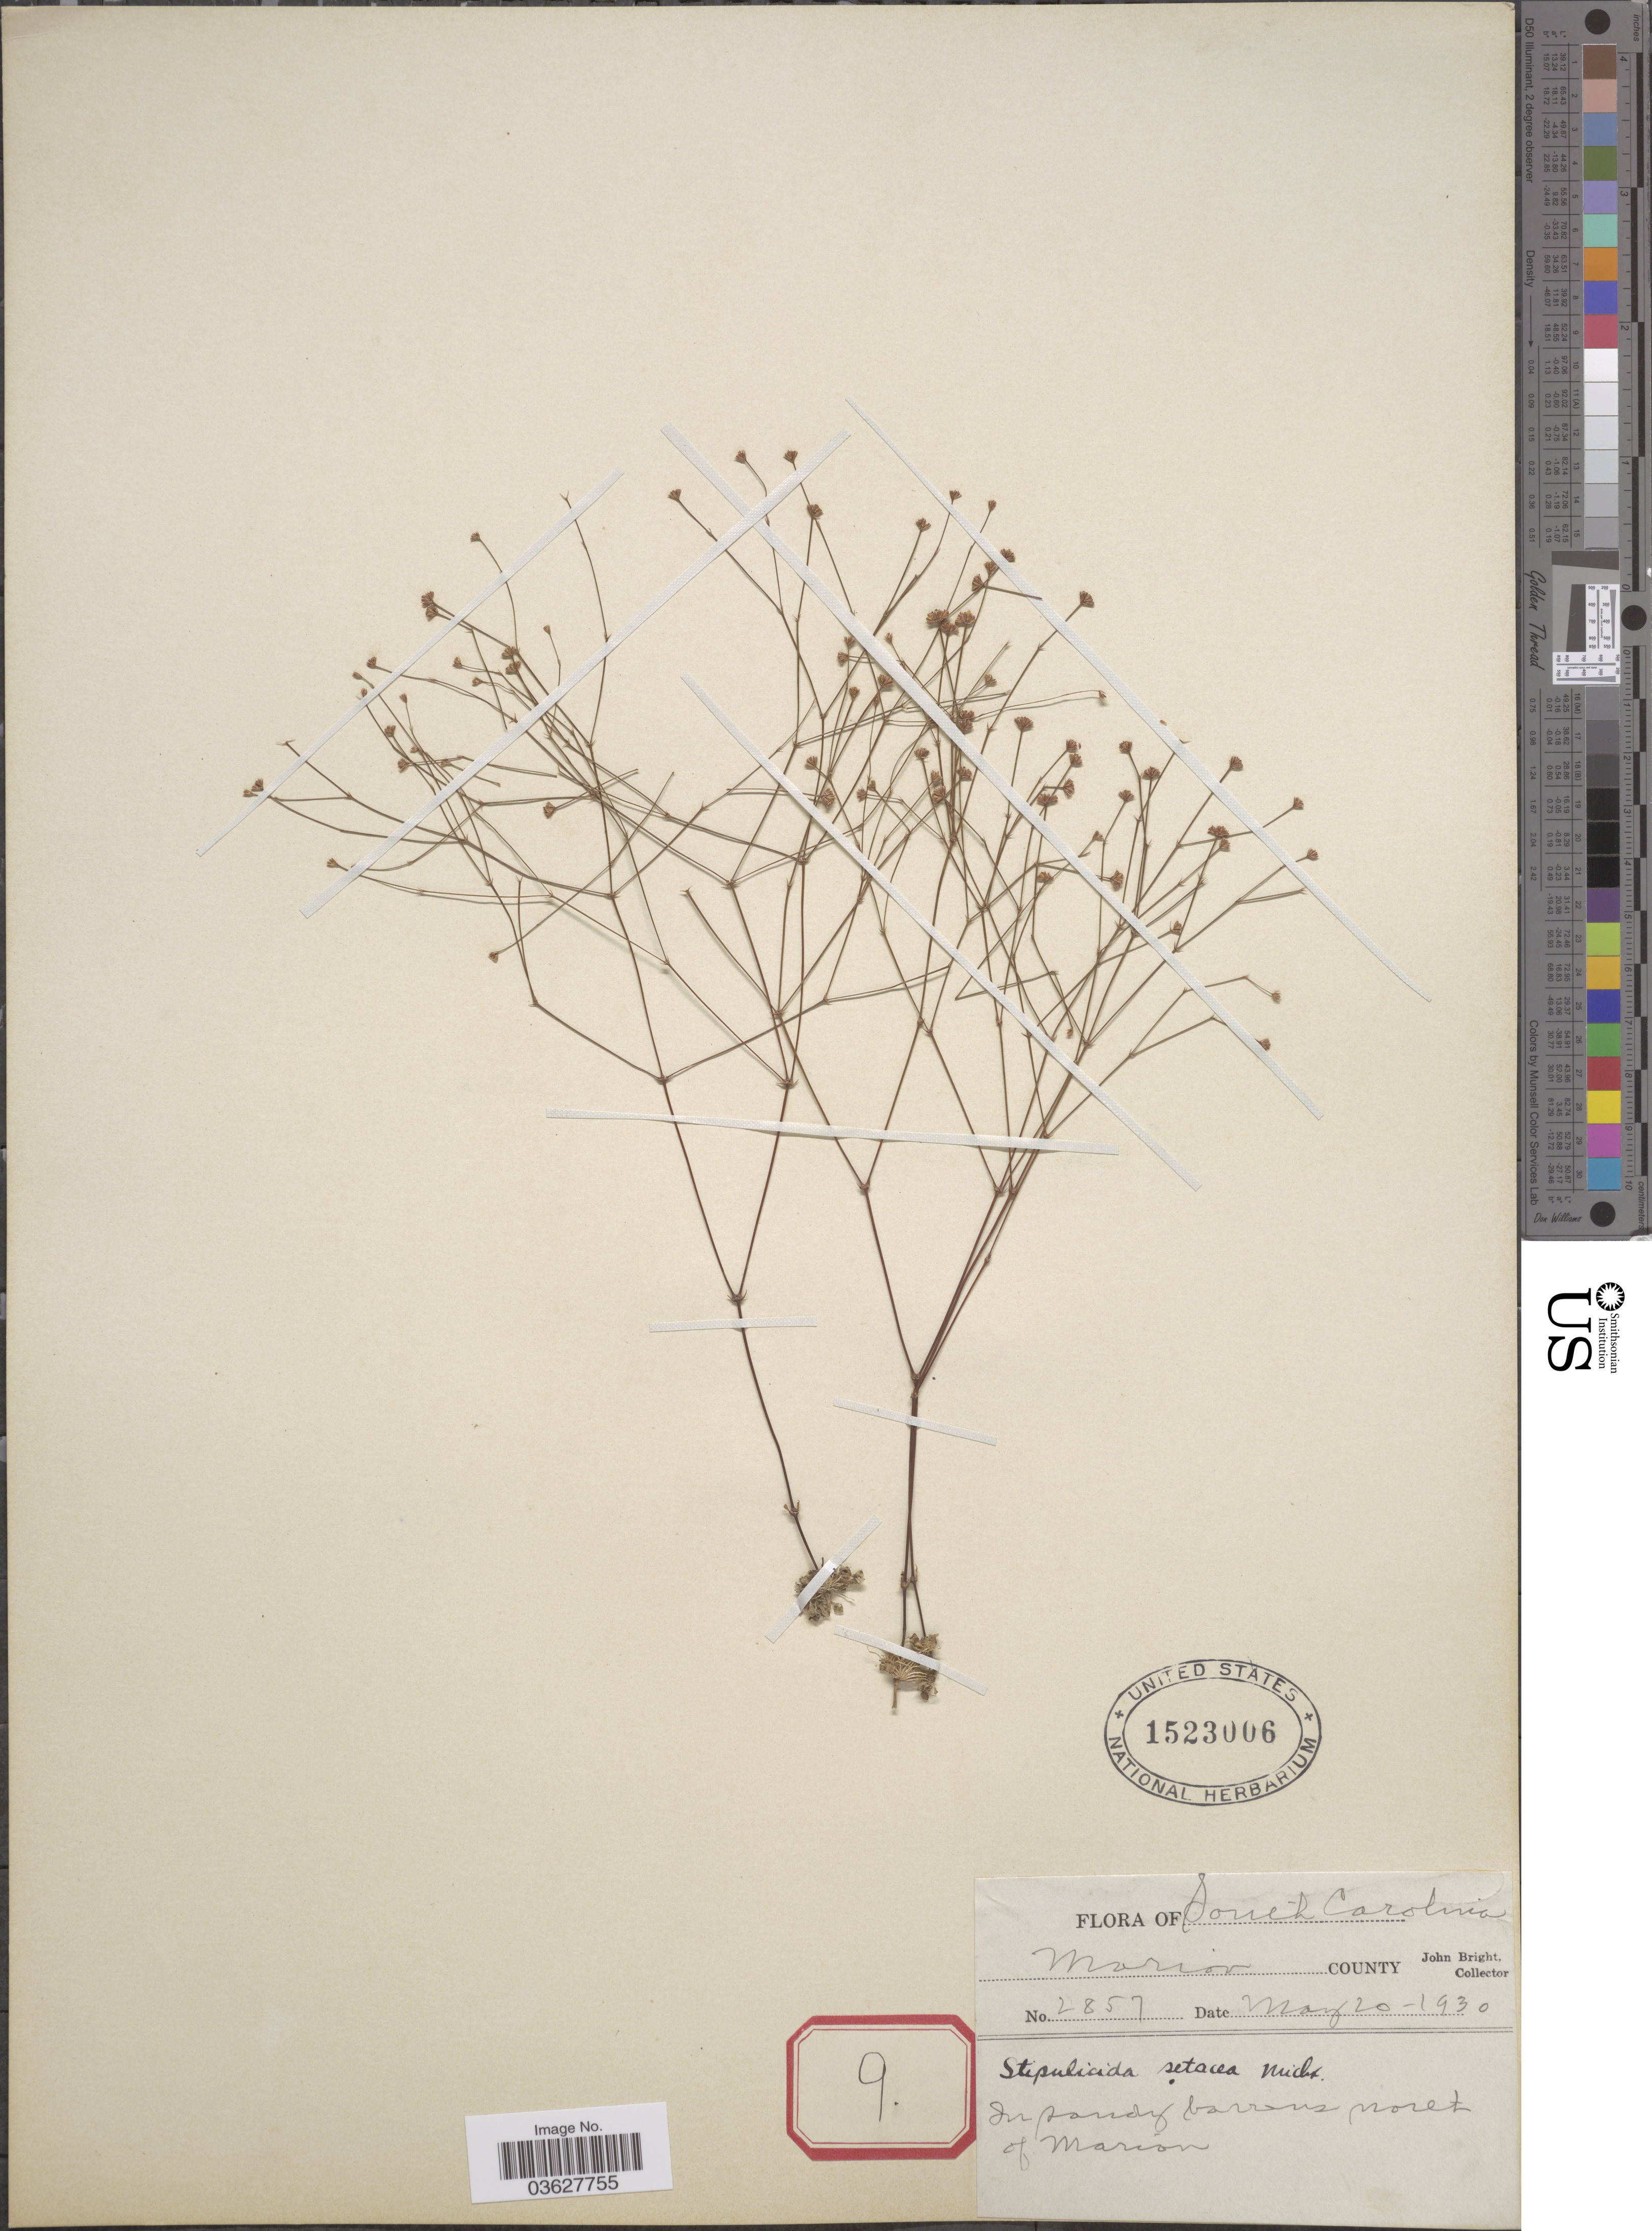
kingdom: Plantae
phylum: Tracheophyta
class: Magnoliopsida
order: Caryophyllales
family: Caryophyllaceae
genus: Stipulicida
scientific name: Stipulicida setacea var. setacea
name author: Michx.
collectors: J. Bright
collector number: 2857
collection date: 1930-05-20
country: United States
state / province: South Carolina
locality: Marion County. In sandy barrens north of Marion.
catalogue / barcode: US 1523006